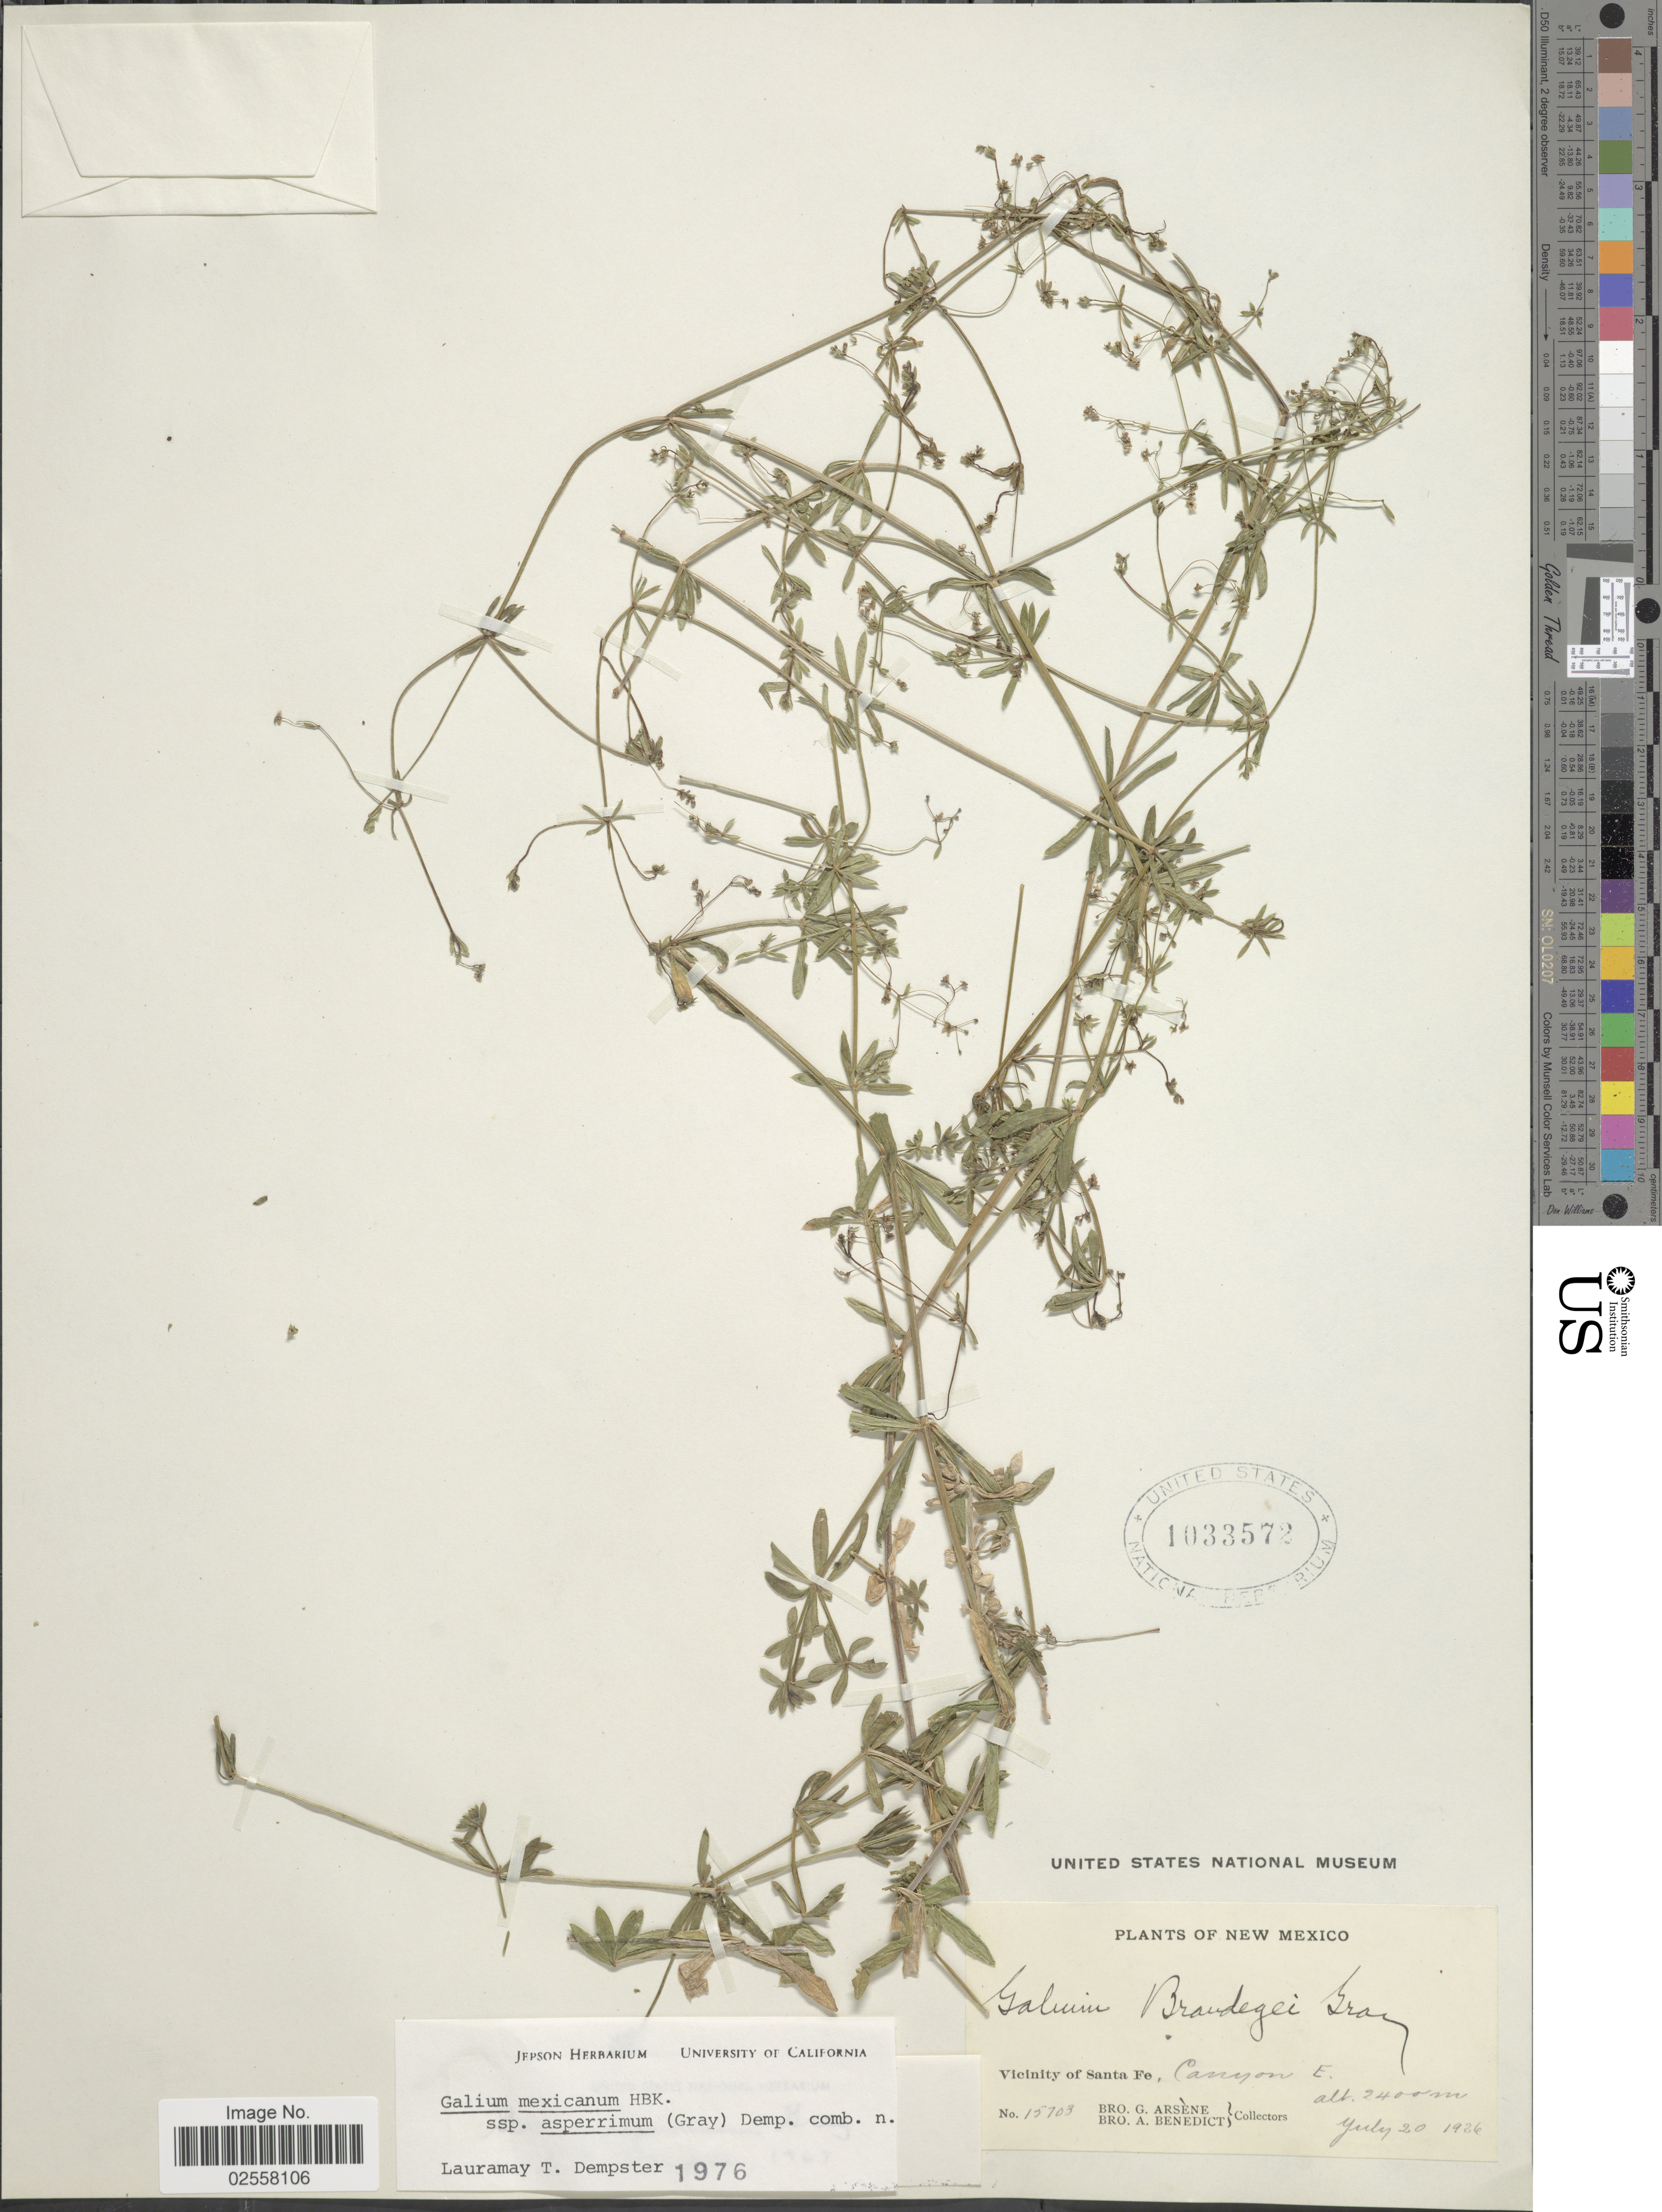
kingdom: Plantae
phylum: Tracheophyta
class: Magnoliopsida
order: Gentianales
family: Rubiaceae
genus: Galium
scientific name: Galium mexicanum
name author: Kunth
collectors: Bro. G. Arsène & Bro. A. Benedict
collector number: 15703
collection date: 1936-07-20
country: United States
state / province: New Mexico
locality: Vicinity of Santa Fe, Canyon E.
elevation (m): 2400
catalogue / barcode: US 1033572